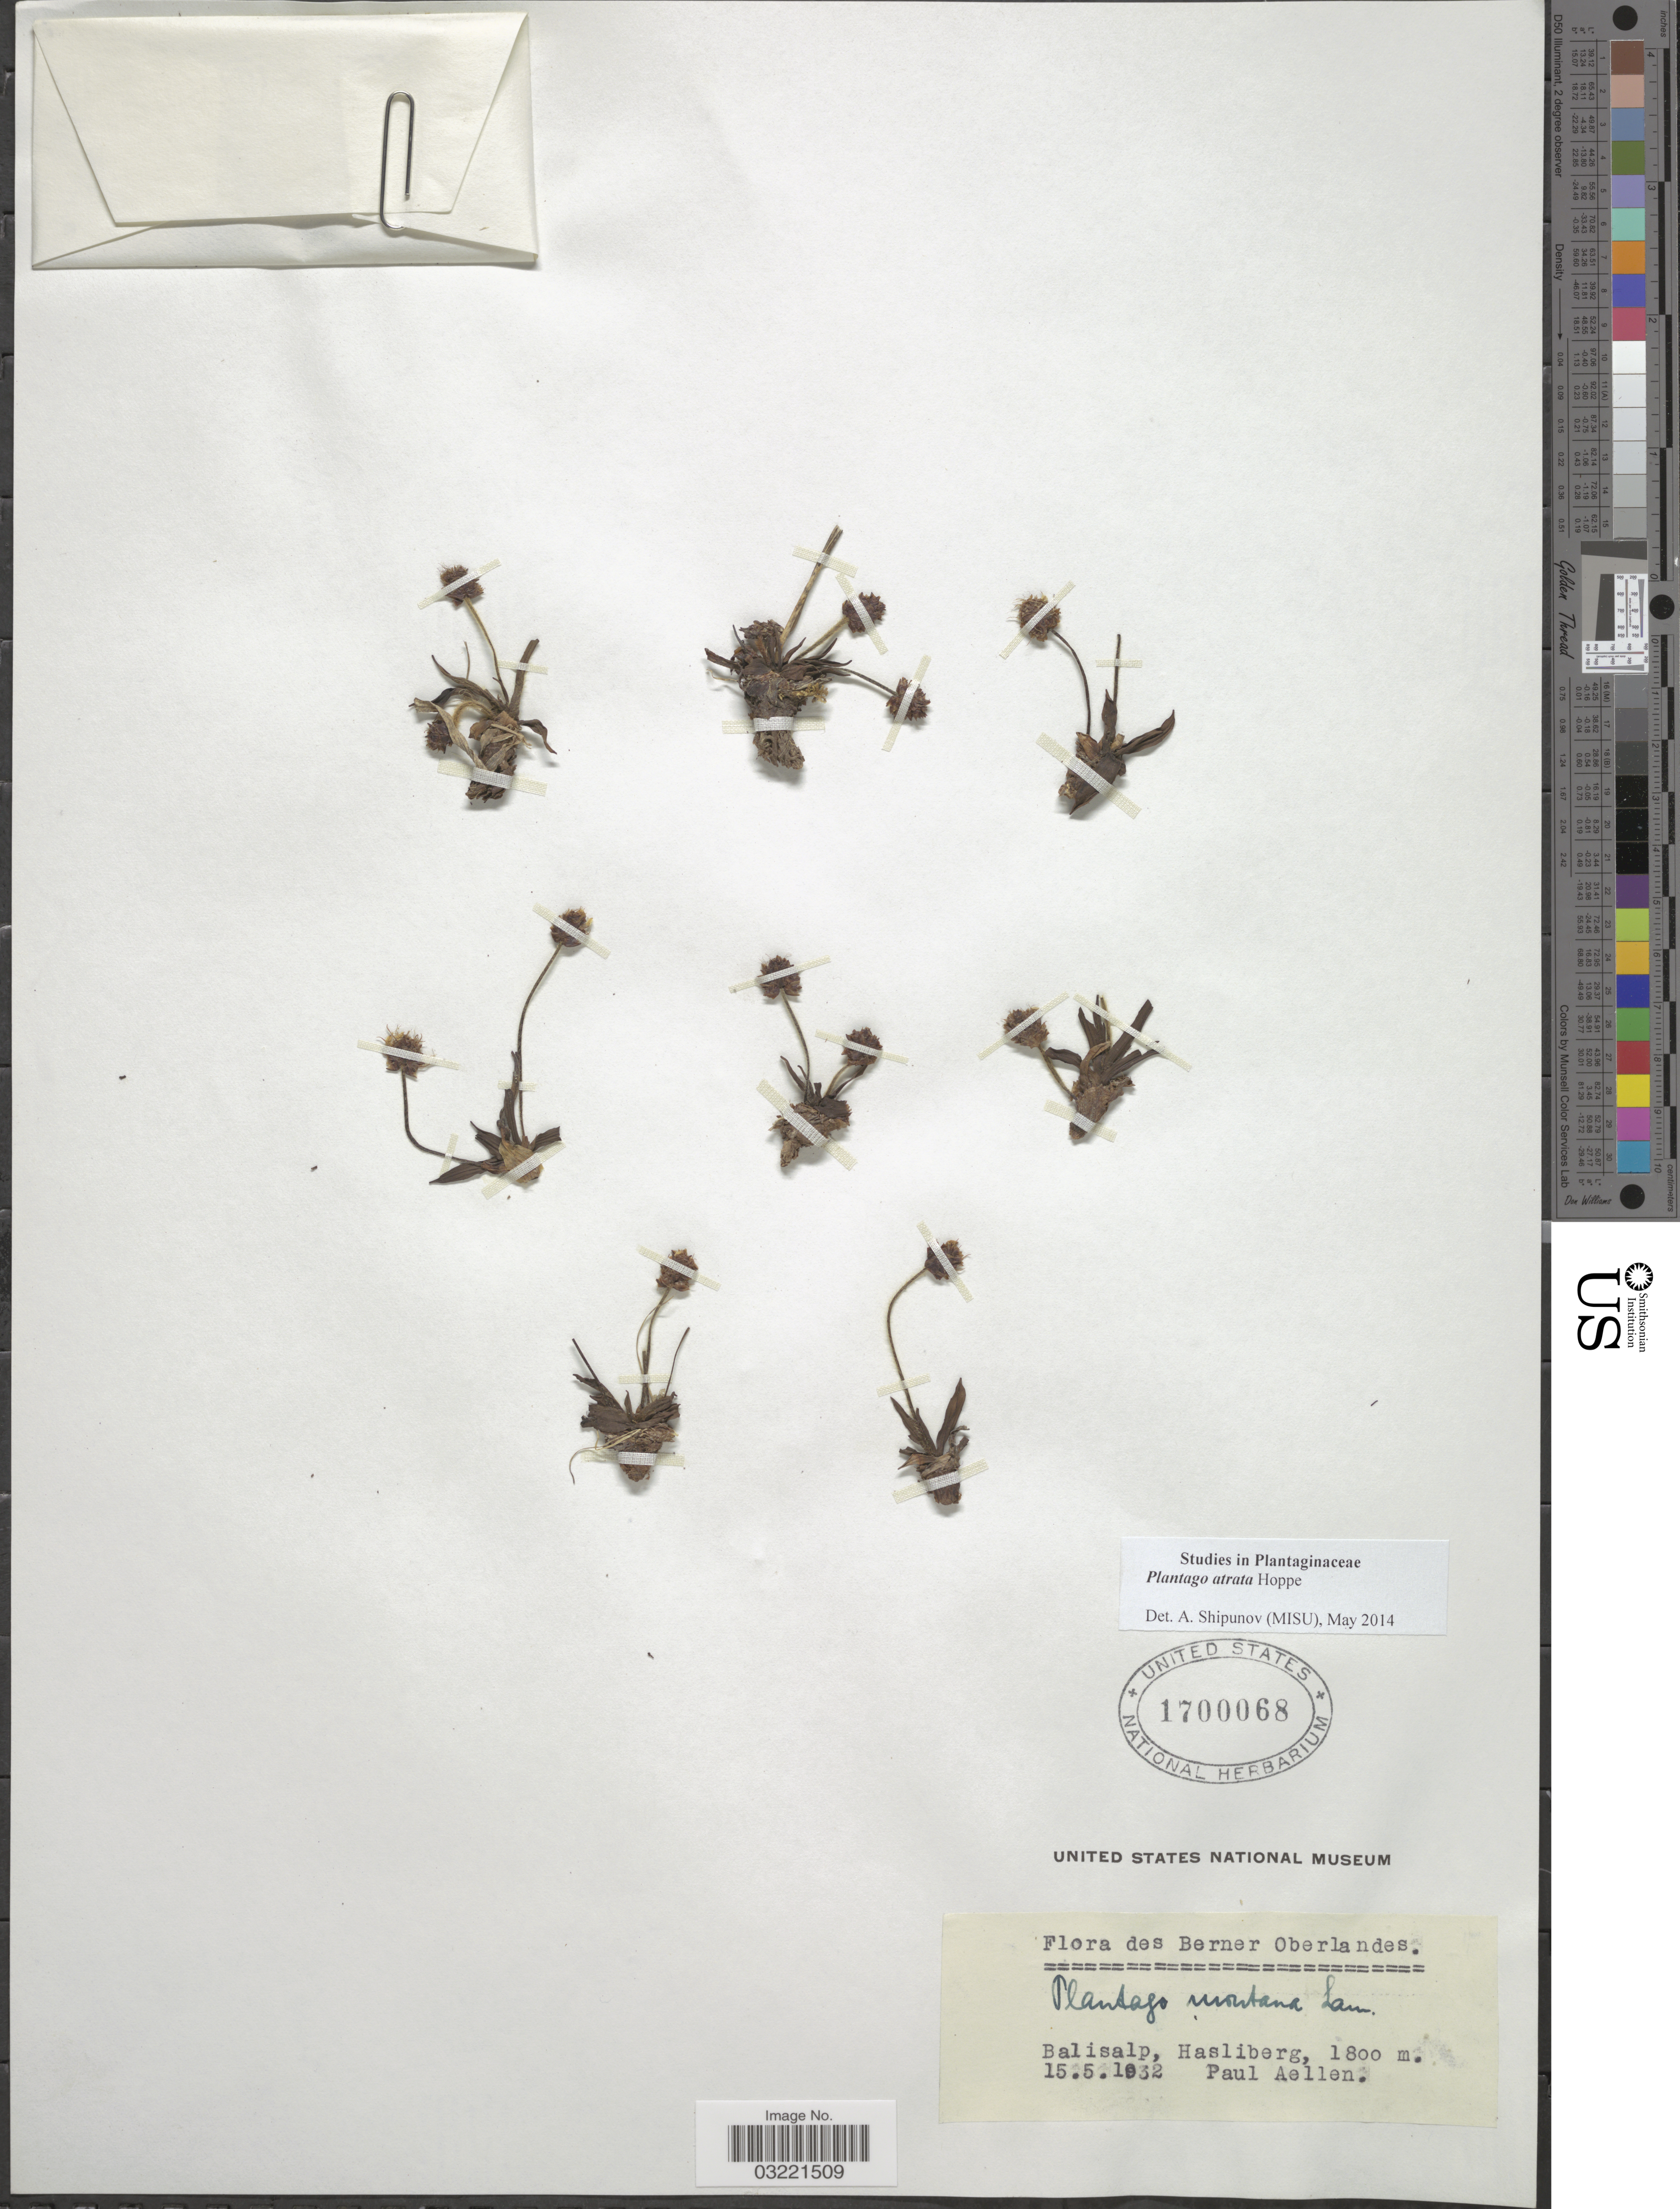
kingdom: Plantae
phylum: Tracheophyta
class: Magnoliopsida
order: Lamiales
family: Plantaginaceae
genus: Plantago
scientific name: Plantago atrata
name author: Hoppe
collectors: P. Aellen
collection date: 1932-05-15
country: Switzerland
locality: Berner Oberlandes. Balisalp, Hasliberg.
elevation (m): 1800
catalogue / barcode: US 1700068